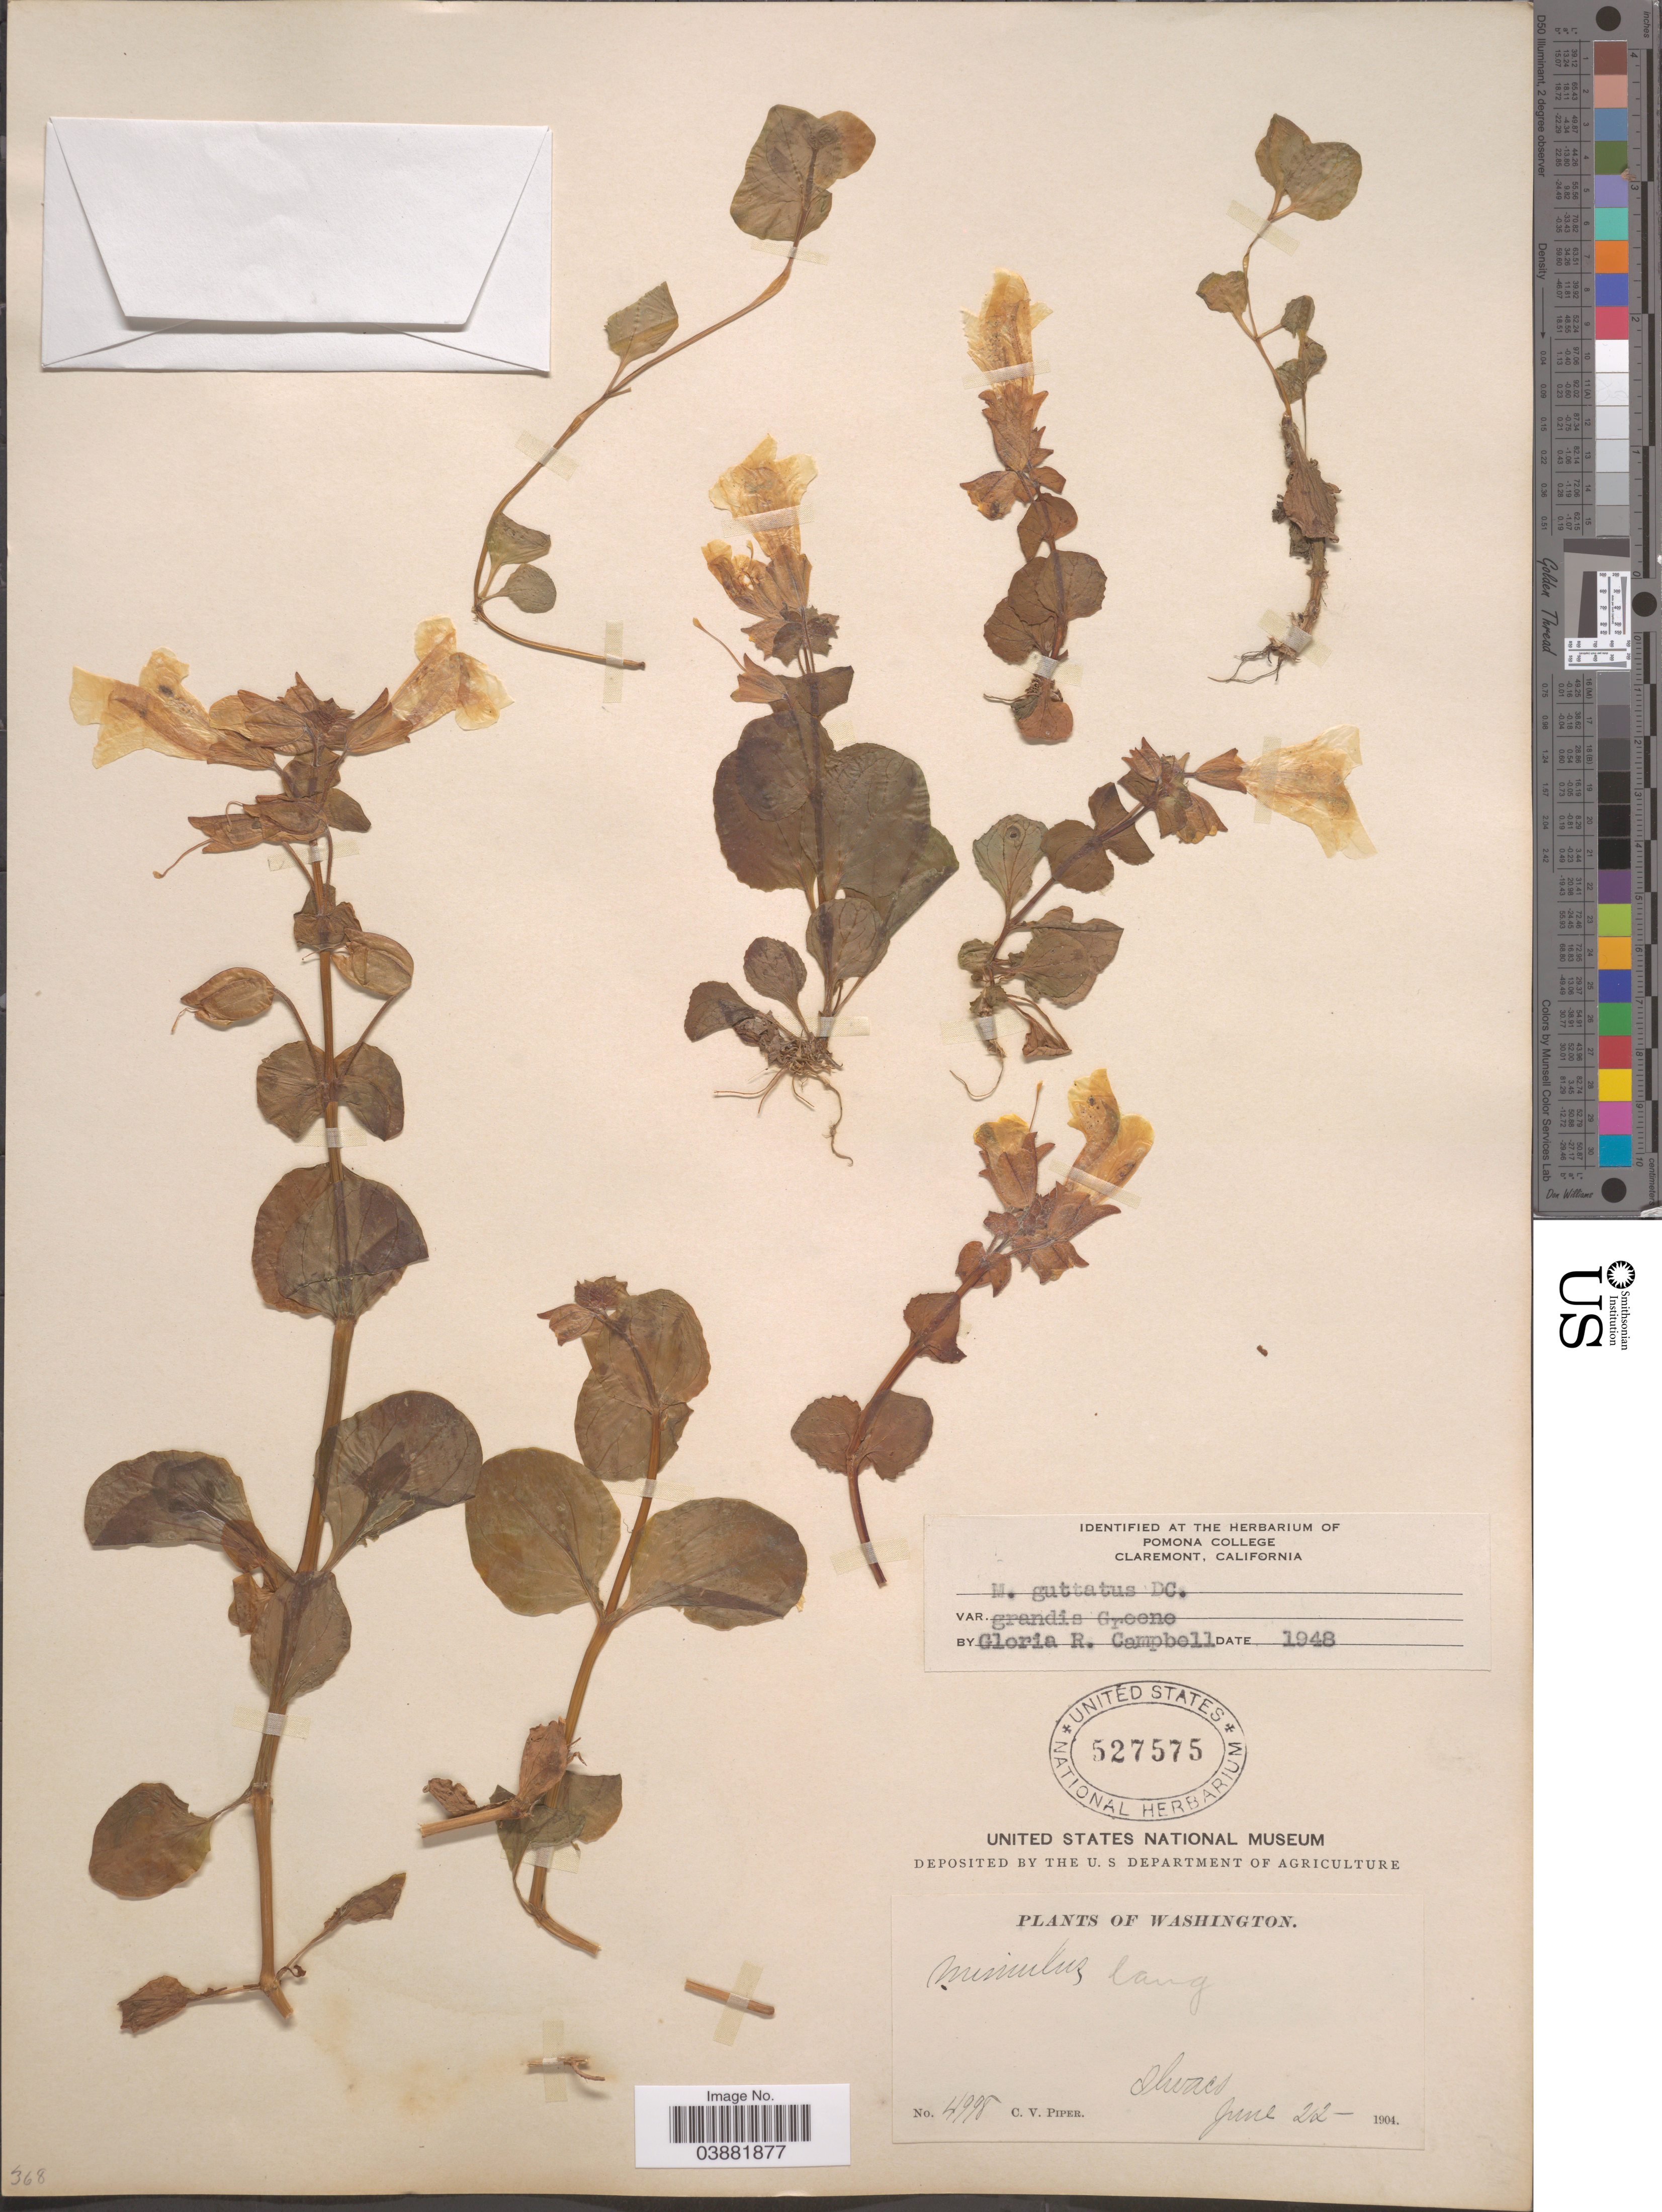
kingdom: Plantae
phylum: Tracheophyta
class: Magnoliopsida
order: Lamiales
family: Phrymaceae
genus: Mimulus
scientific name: Mimulus guttatus var. grandis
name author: Greene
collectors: C. V. Piper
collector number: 4998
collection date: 1904-06-22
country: United States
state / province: Washington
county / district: Pacific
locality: Ilwaco.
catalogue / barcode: US 527575